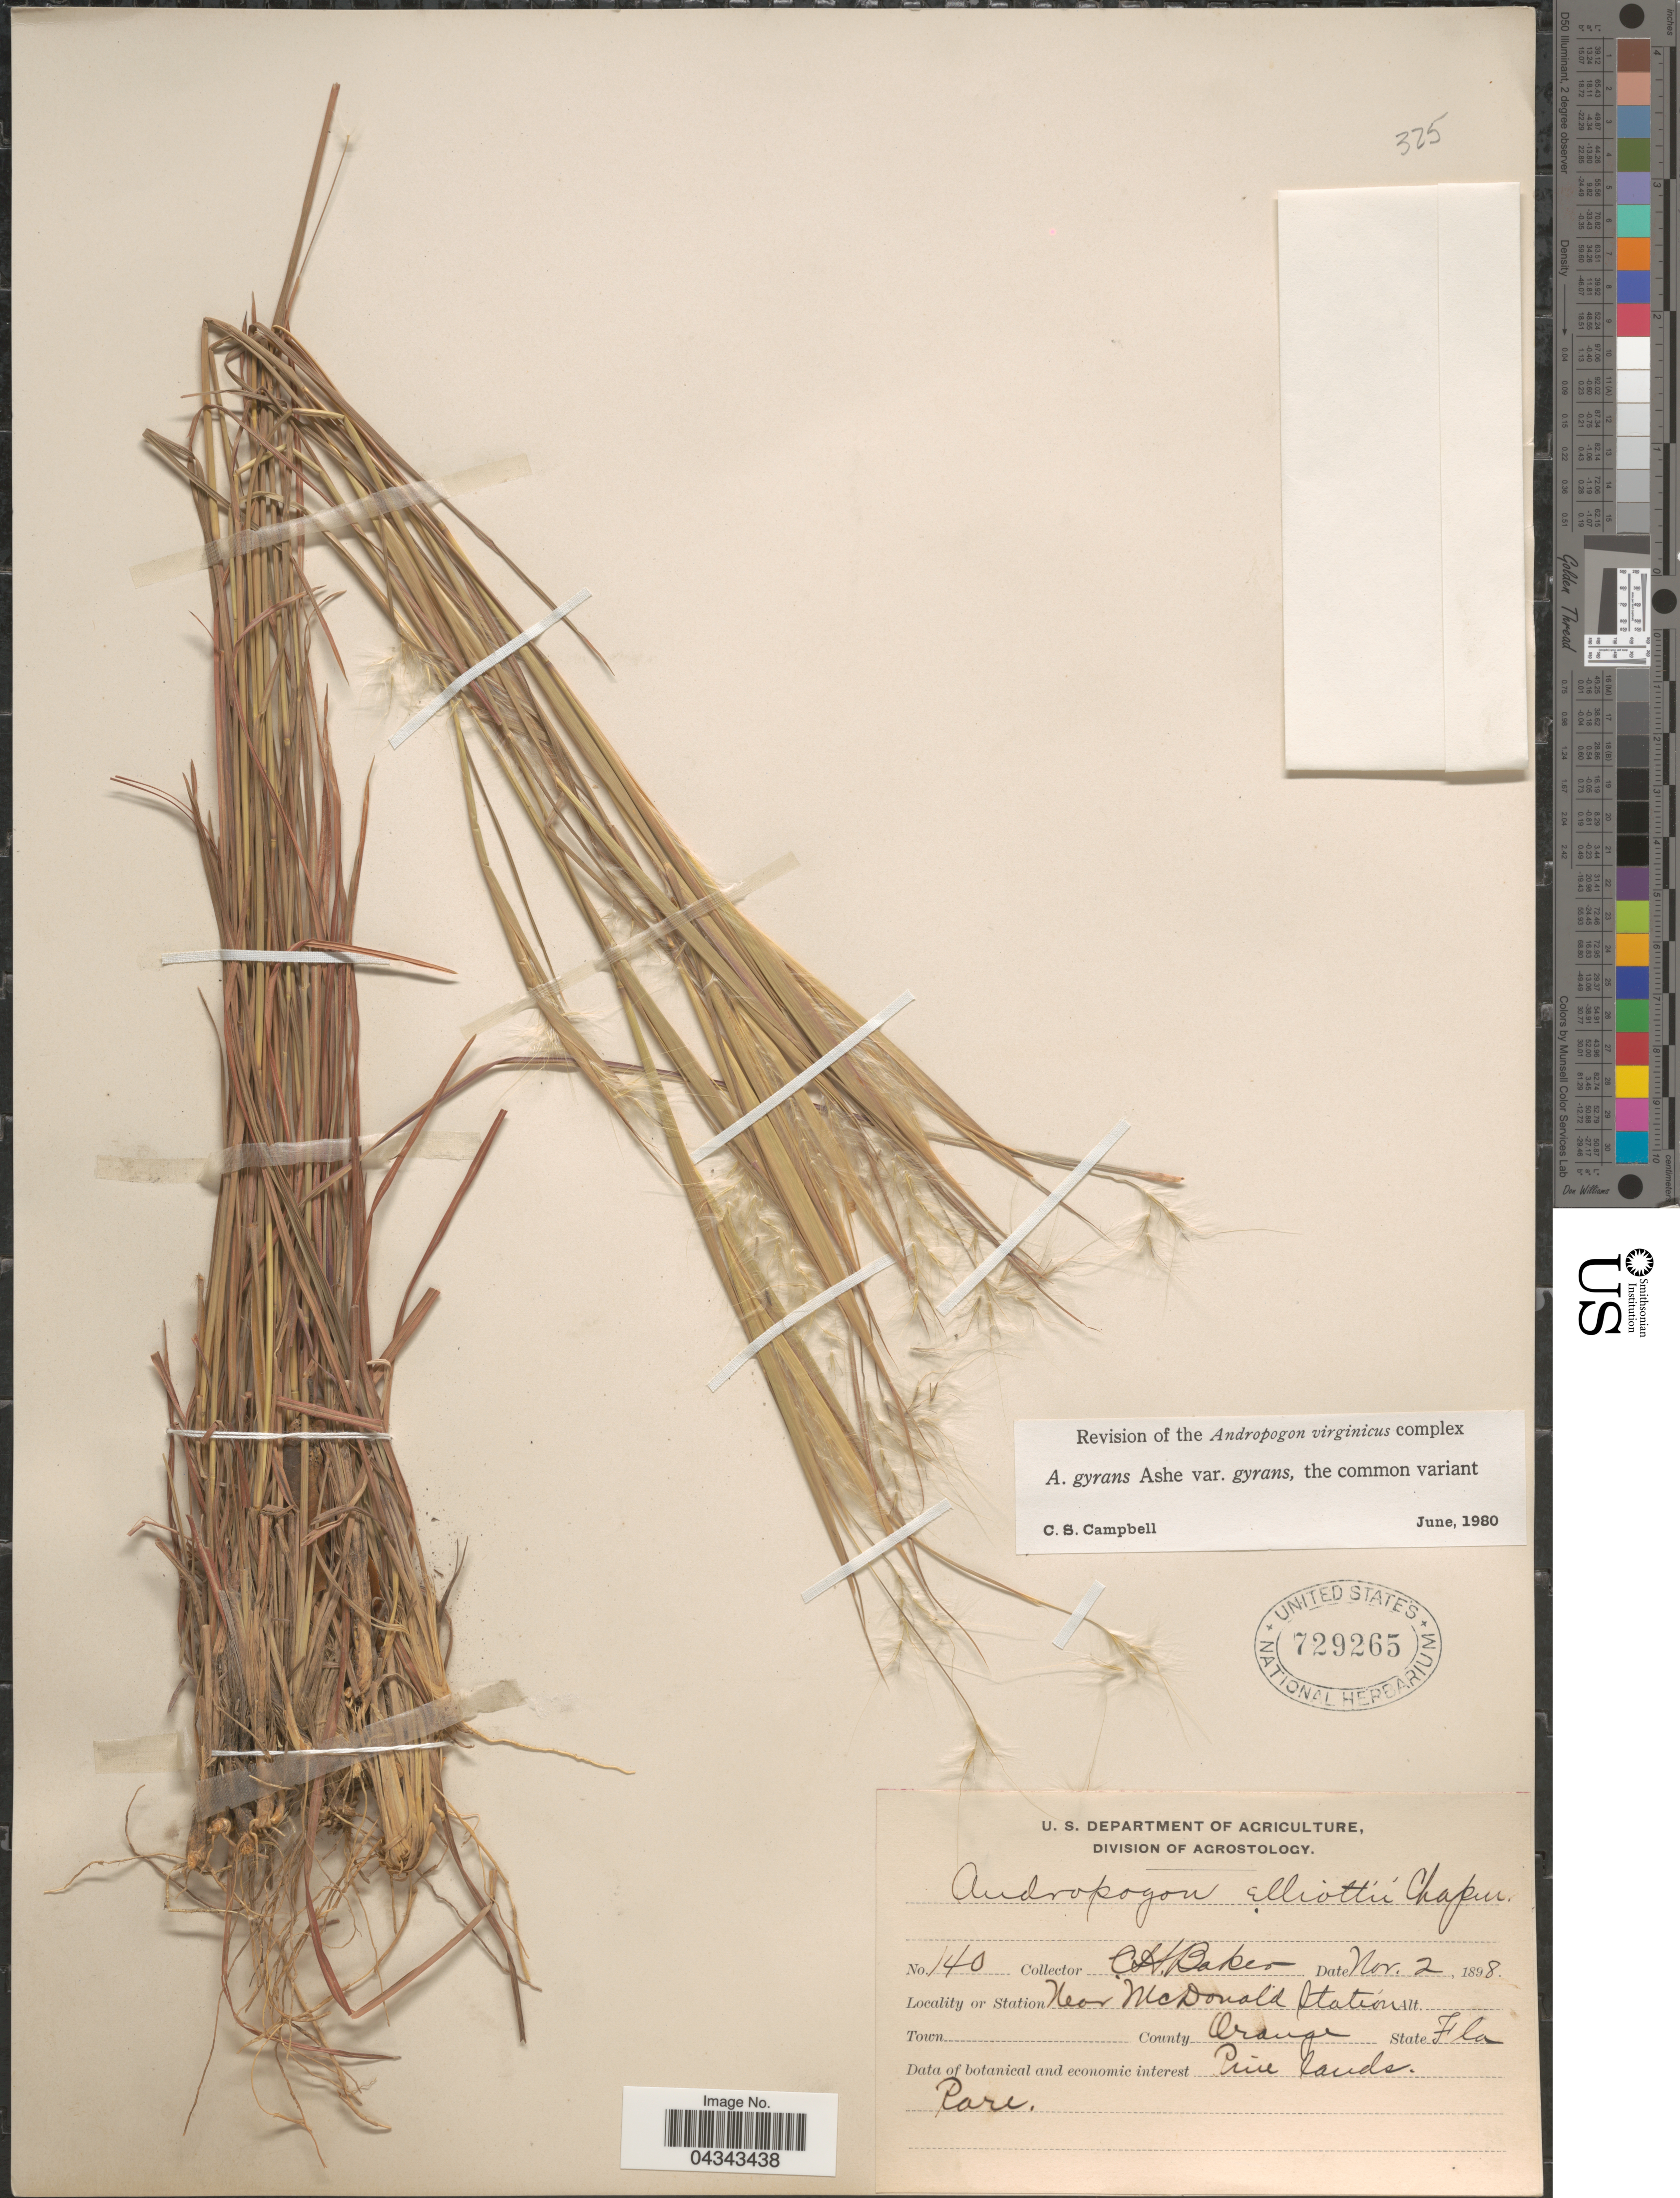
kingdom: Plantae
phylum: Tracheophyta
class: Liliopsida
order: Poales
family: Poaceae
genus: Andropogon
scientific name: Andropogon gyrans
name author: Ashe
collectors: C. H. Baker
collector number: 140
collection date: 1898-11-02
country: United States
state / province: Florida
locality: Near McDonald Station. County Orange.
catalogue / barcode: US 729265